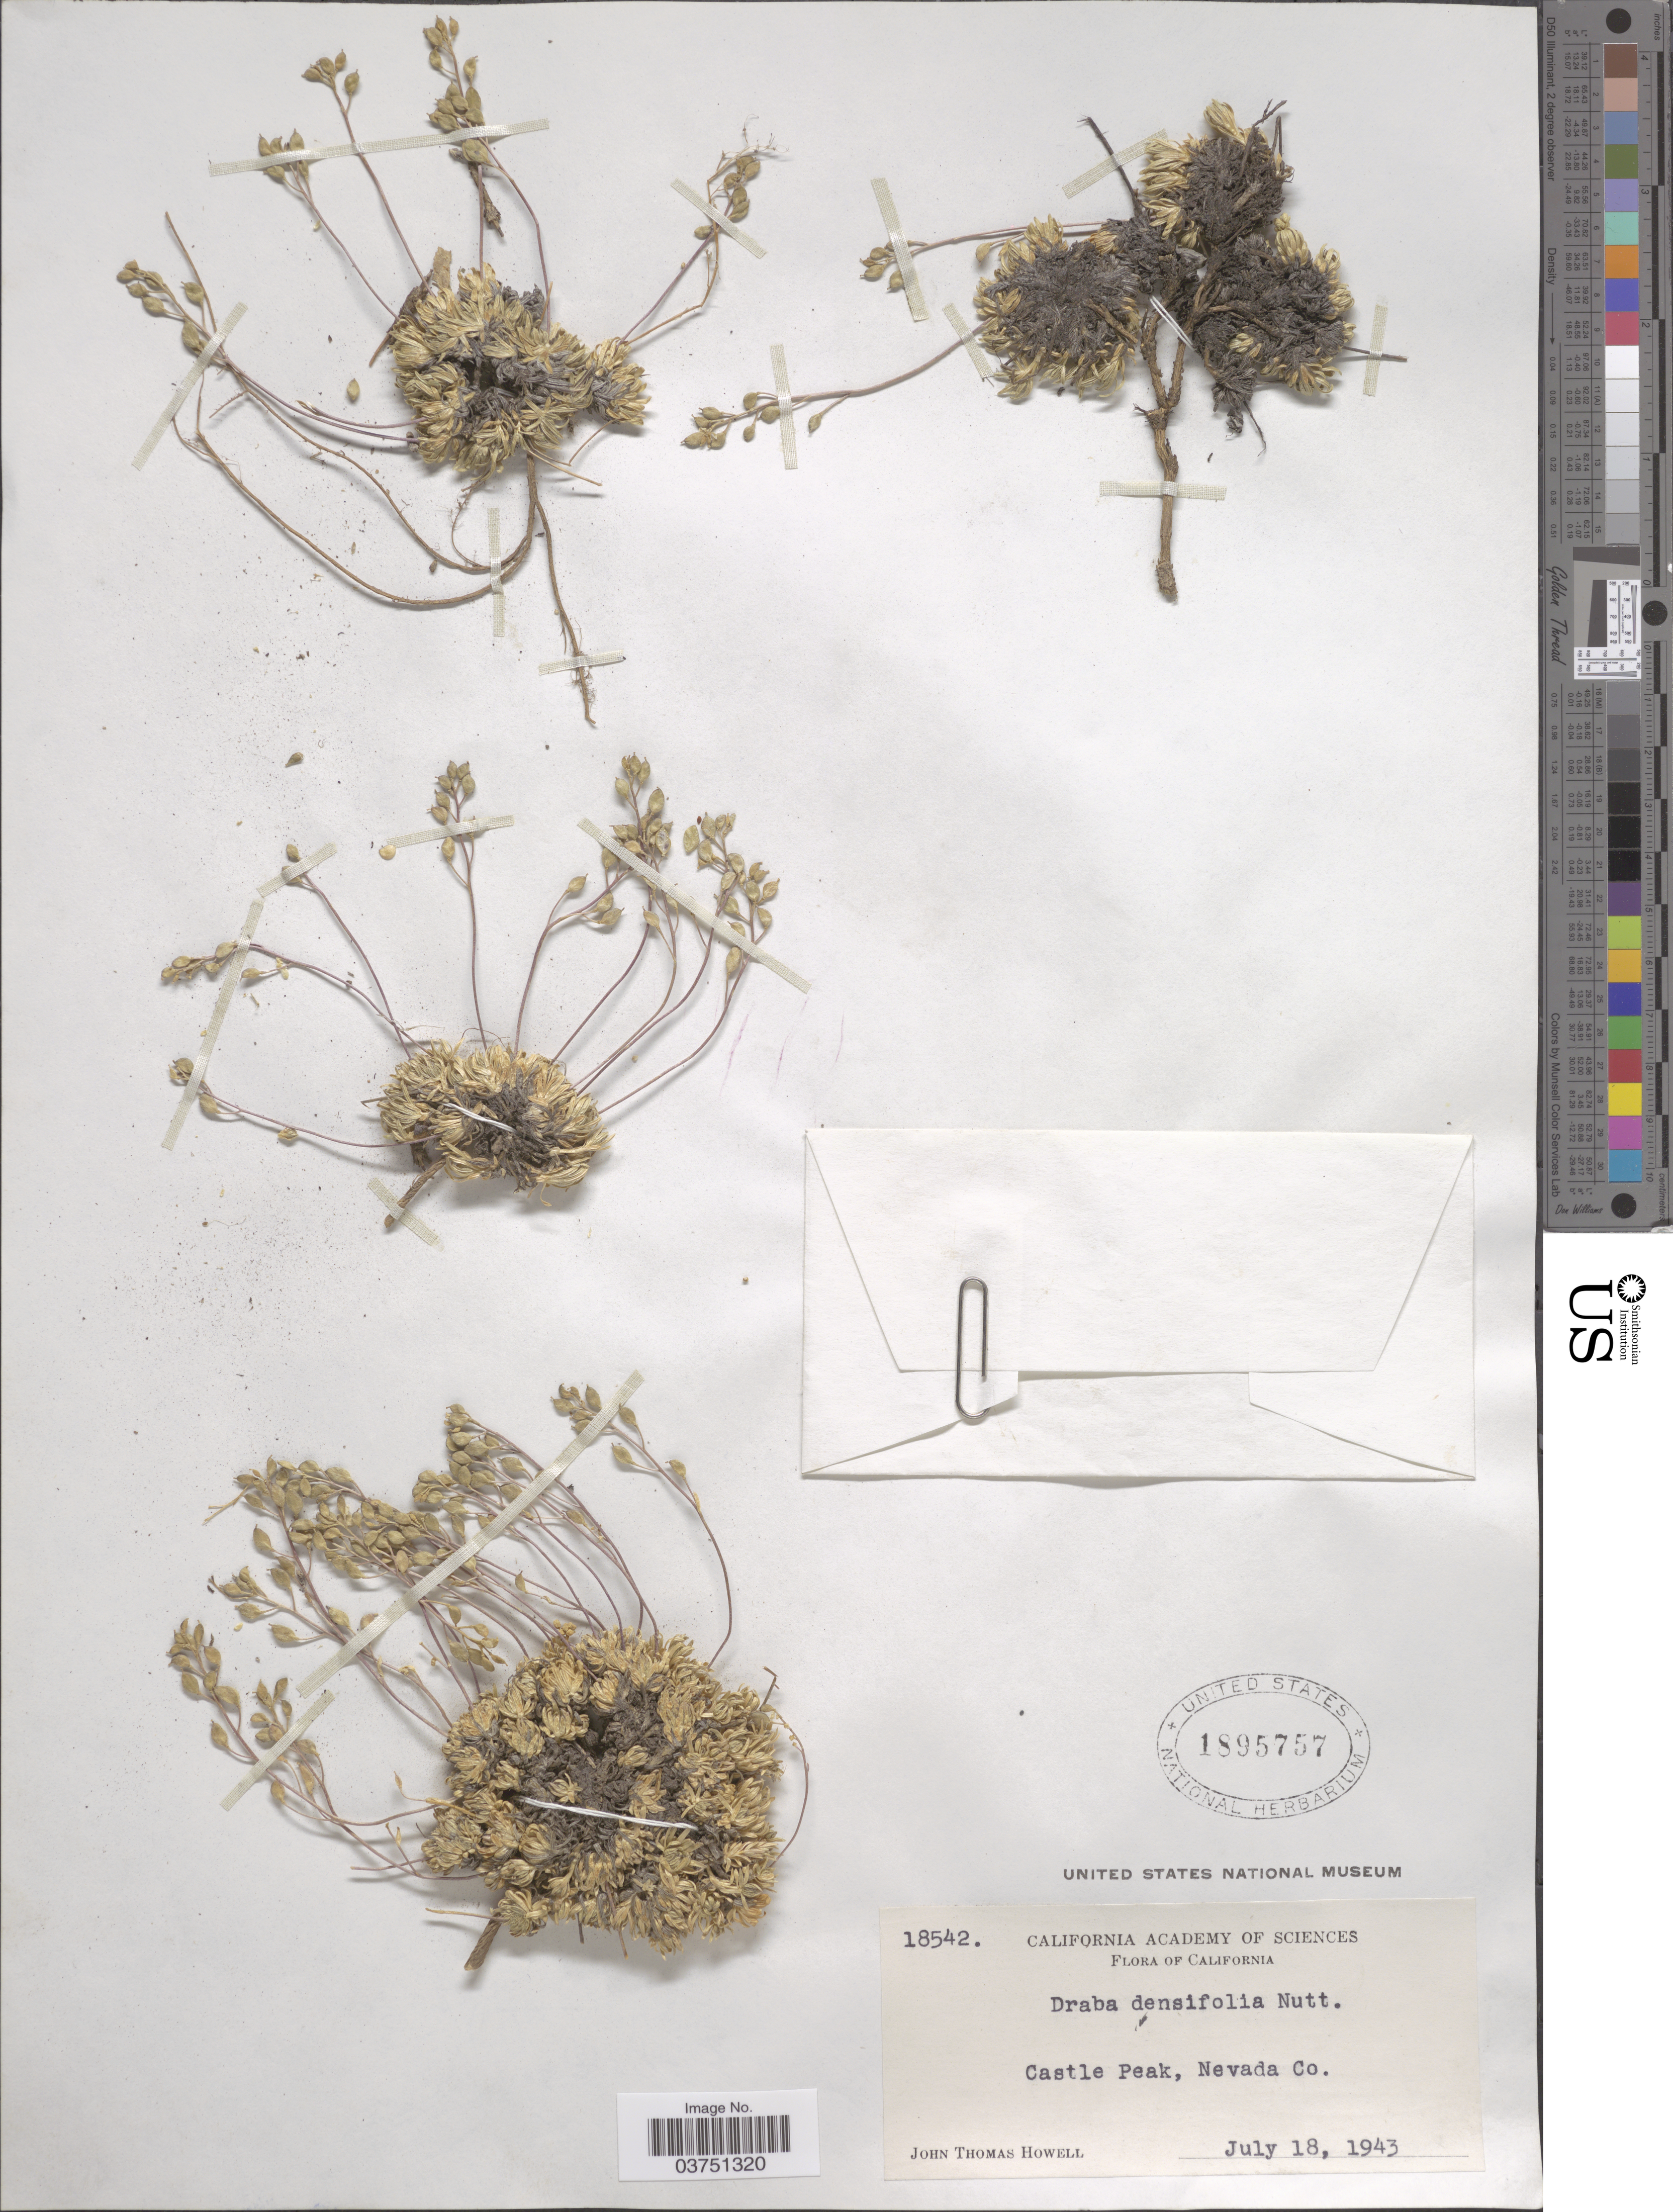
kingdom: Plantae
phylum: Tracheophyta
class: Magnoliopsida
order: Brassicales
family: Brassicaceae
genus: Draba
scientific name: Draba densifolia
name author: Nutt.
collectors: J. T. Howell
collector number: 18542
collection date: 1943-07-18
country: United States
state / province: California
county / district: Nevada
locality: Castle Peak, Nevada Co.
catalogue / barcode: US 1895757